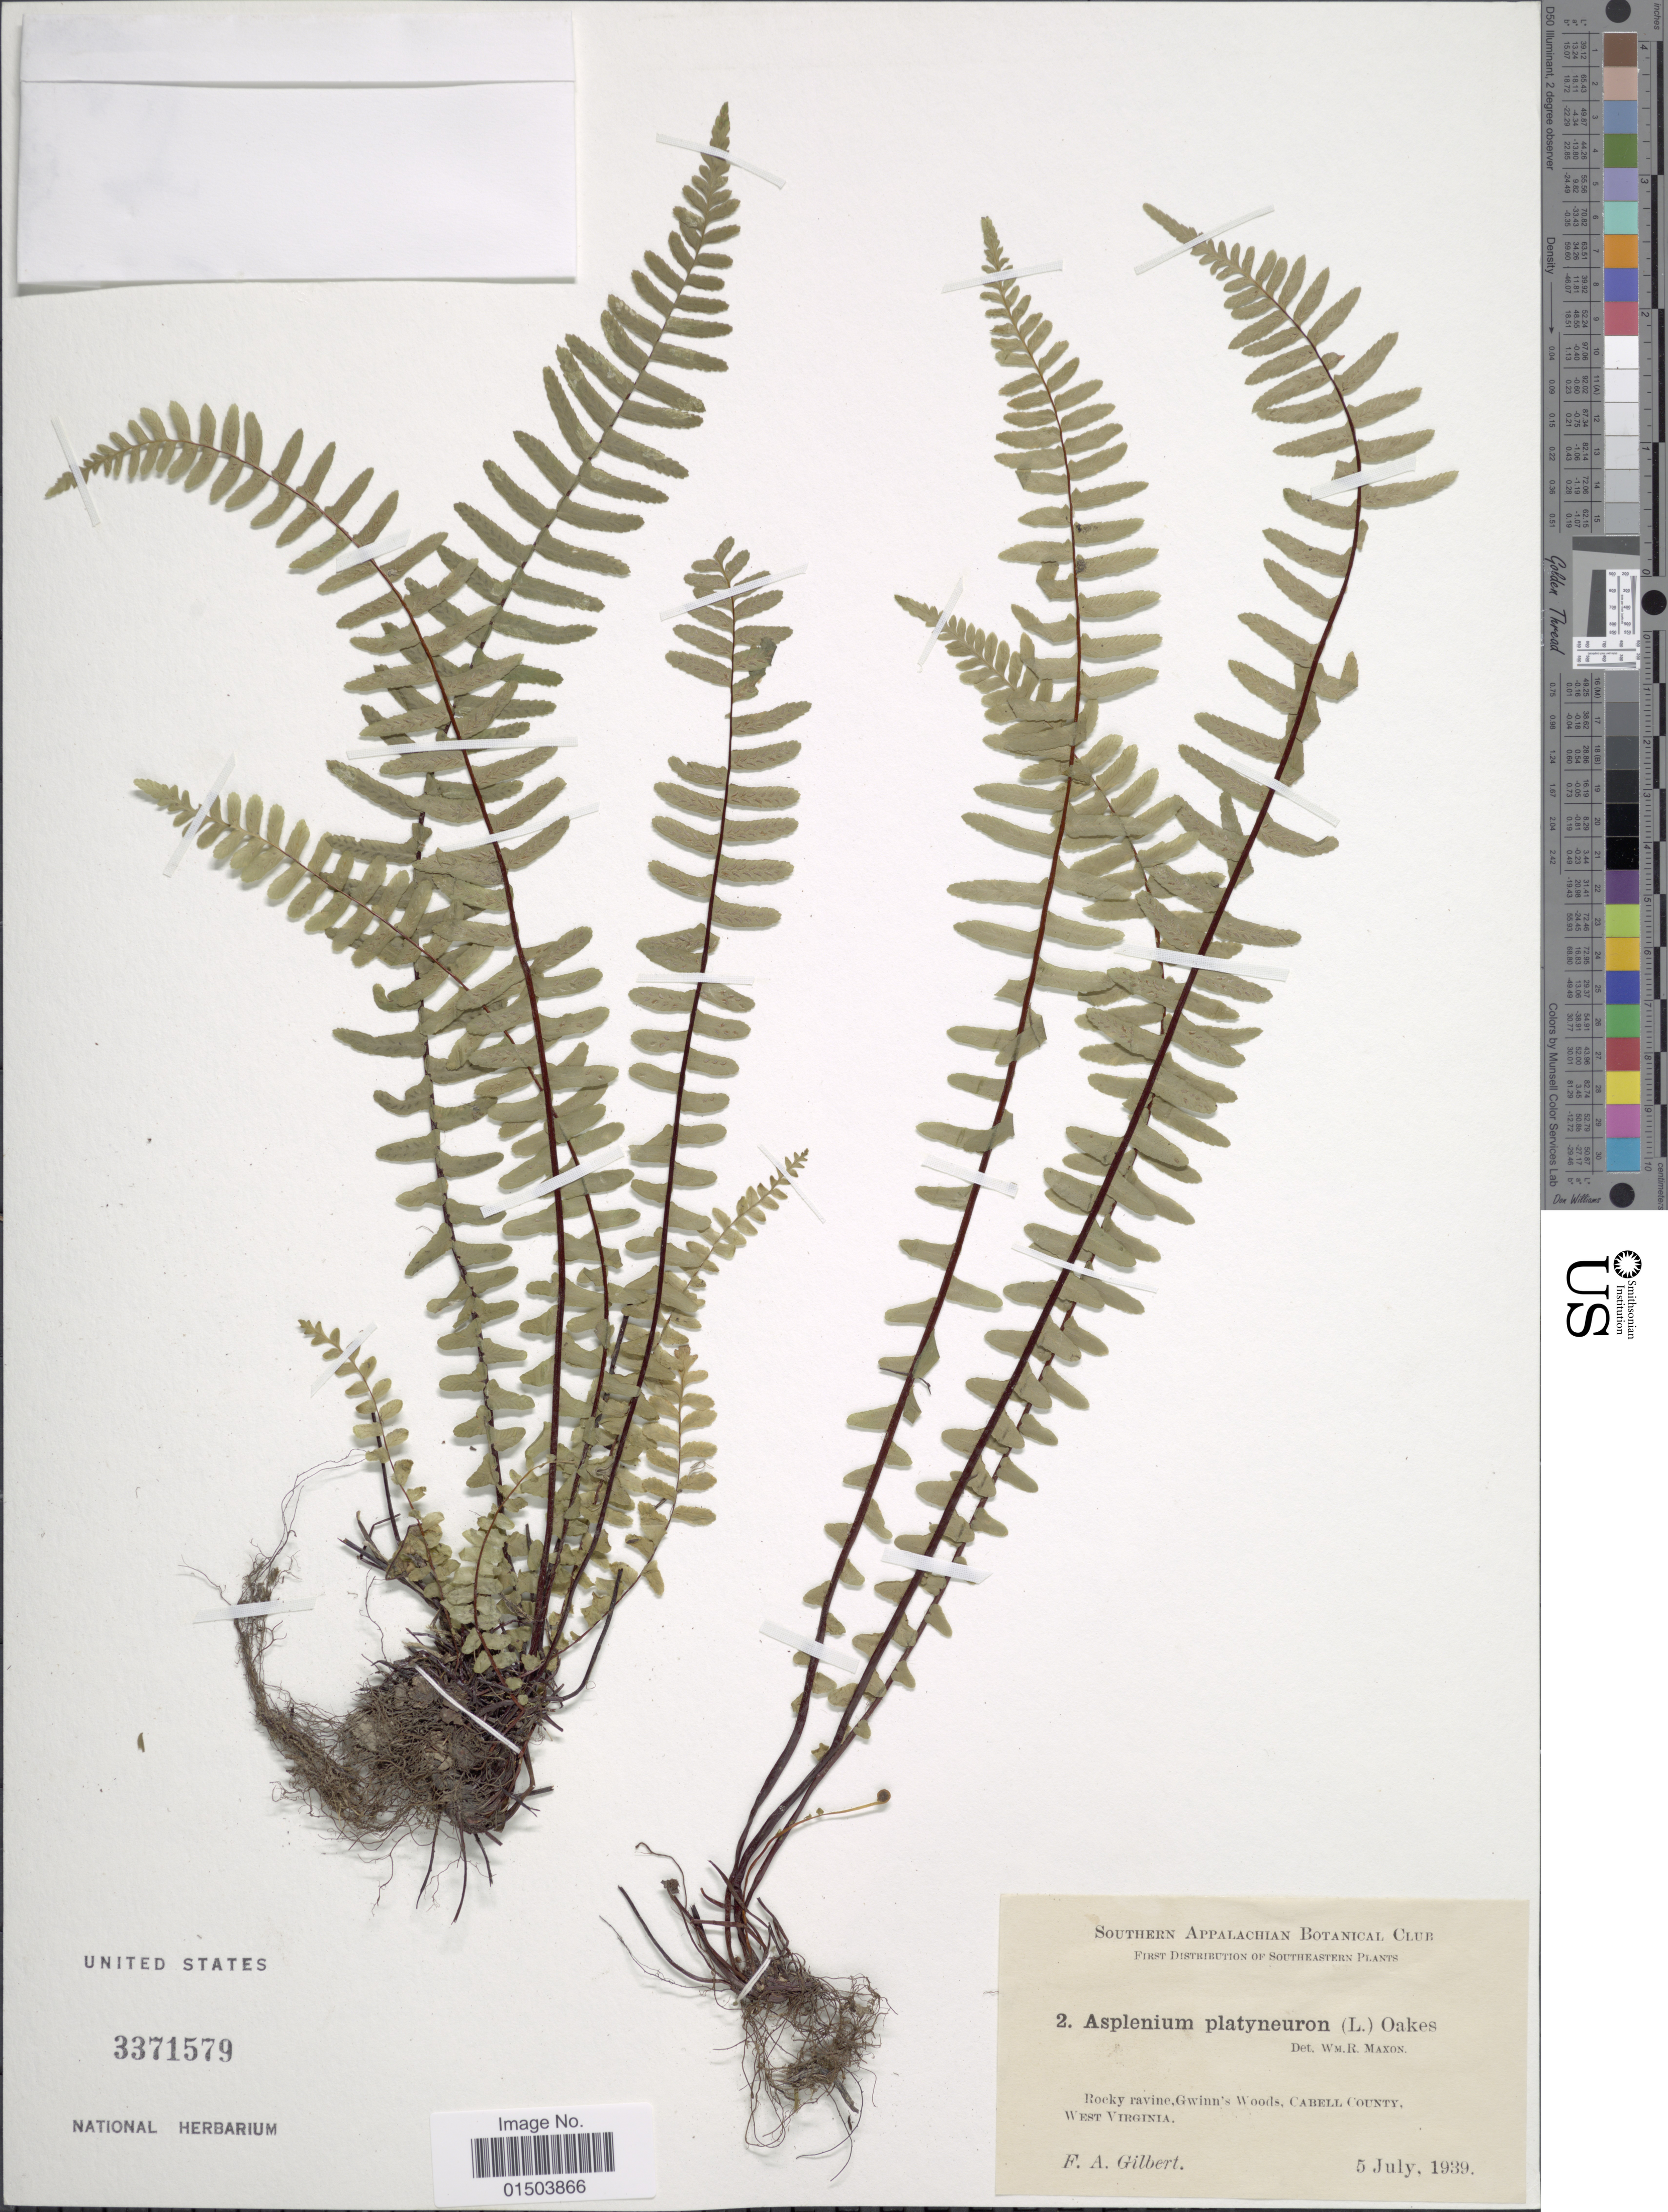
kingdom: Plantae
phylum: Tracheophyta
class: Polypodiopsida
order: Polypodiales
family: Aspleniaceae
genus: Asplenium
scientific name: Asplenium platyneuron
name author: (L.) Britton, Stearns & Poggenb.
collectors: F. A. Gilbert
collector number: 2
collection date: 1939-07-05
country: United States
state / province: West Virginia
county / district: Cabell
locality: Rocky ravine, Gwinn's Woods, Cabell County.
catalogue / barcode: US 3371579